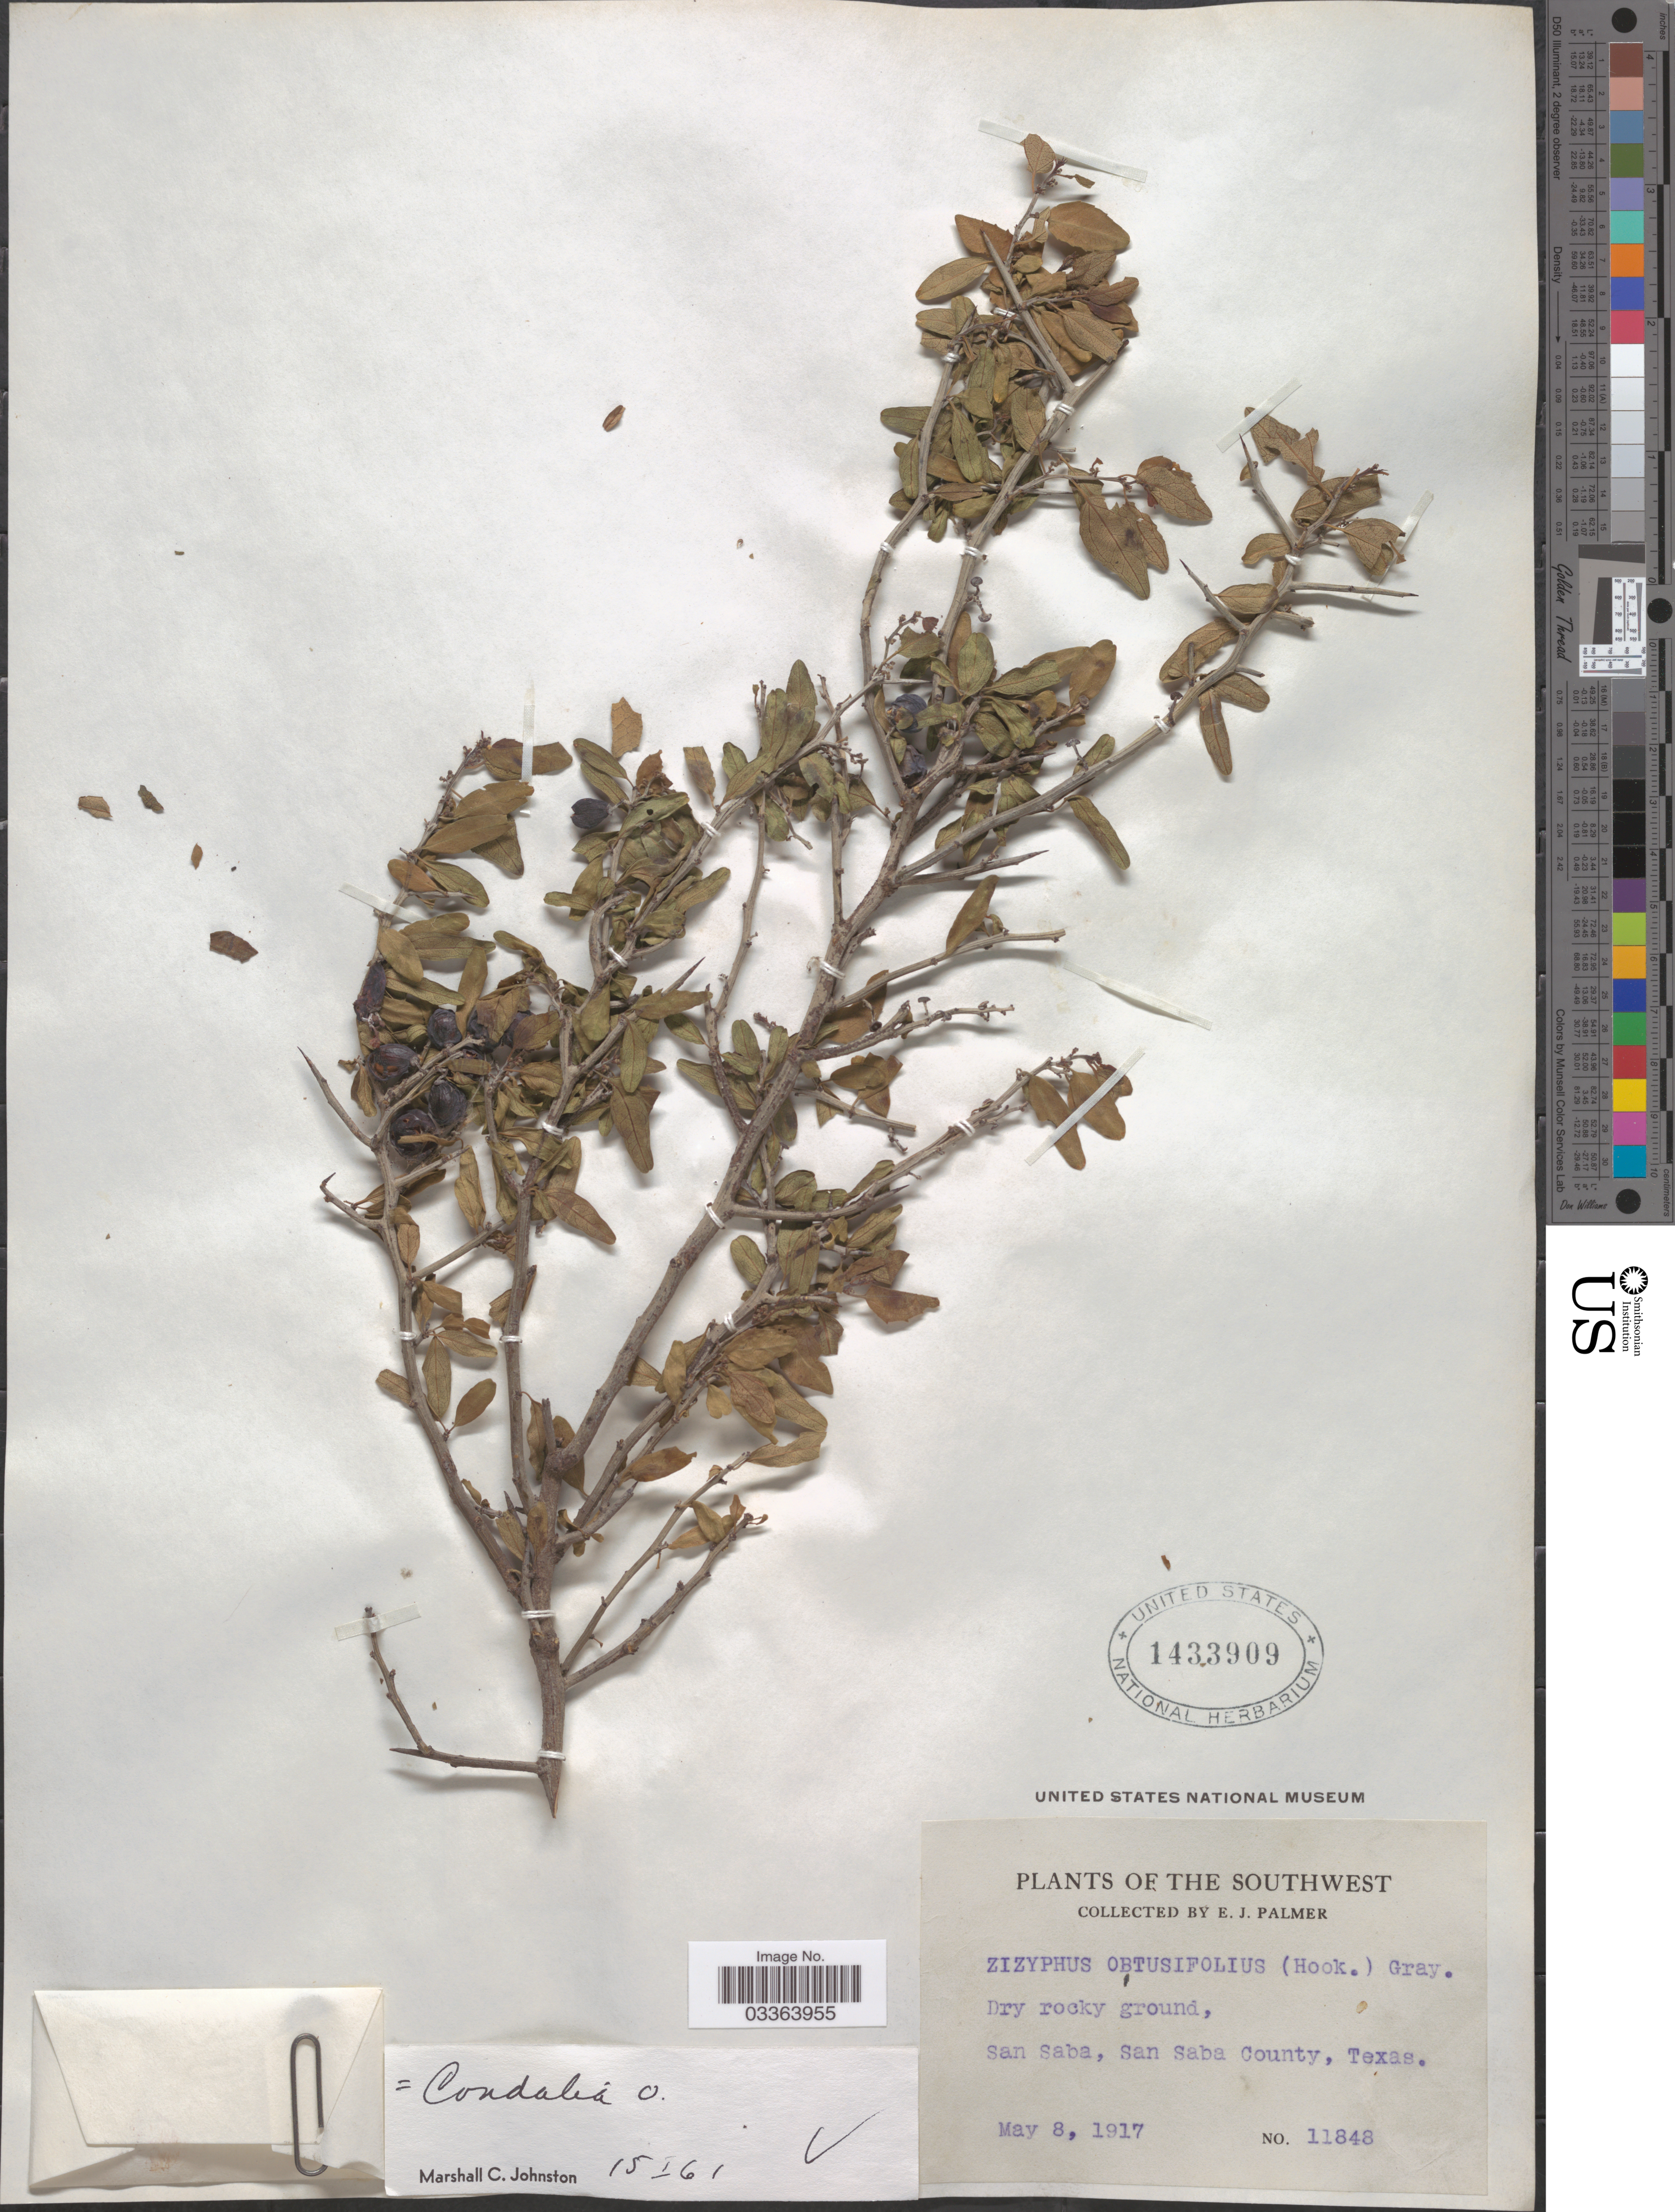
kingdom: Plantae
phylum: Tracheophyta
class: Magnoliopsida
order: Rosales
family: Rhamnaceae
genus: Sarcomphalus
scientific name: Sarcomphalus obtusifolius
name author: (Hook. ex Torr. & A. Gray) Hauenschild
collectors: E. J. Palmer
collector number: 11848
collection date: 1917-05-08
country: United States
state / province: Texas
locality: The Southwest. San Saba, San Saba County.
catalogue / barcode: US 1433909